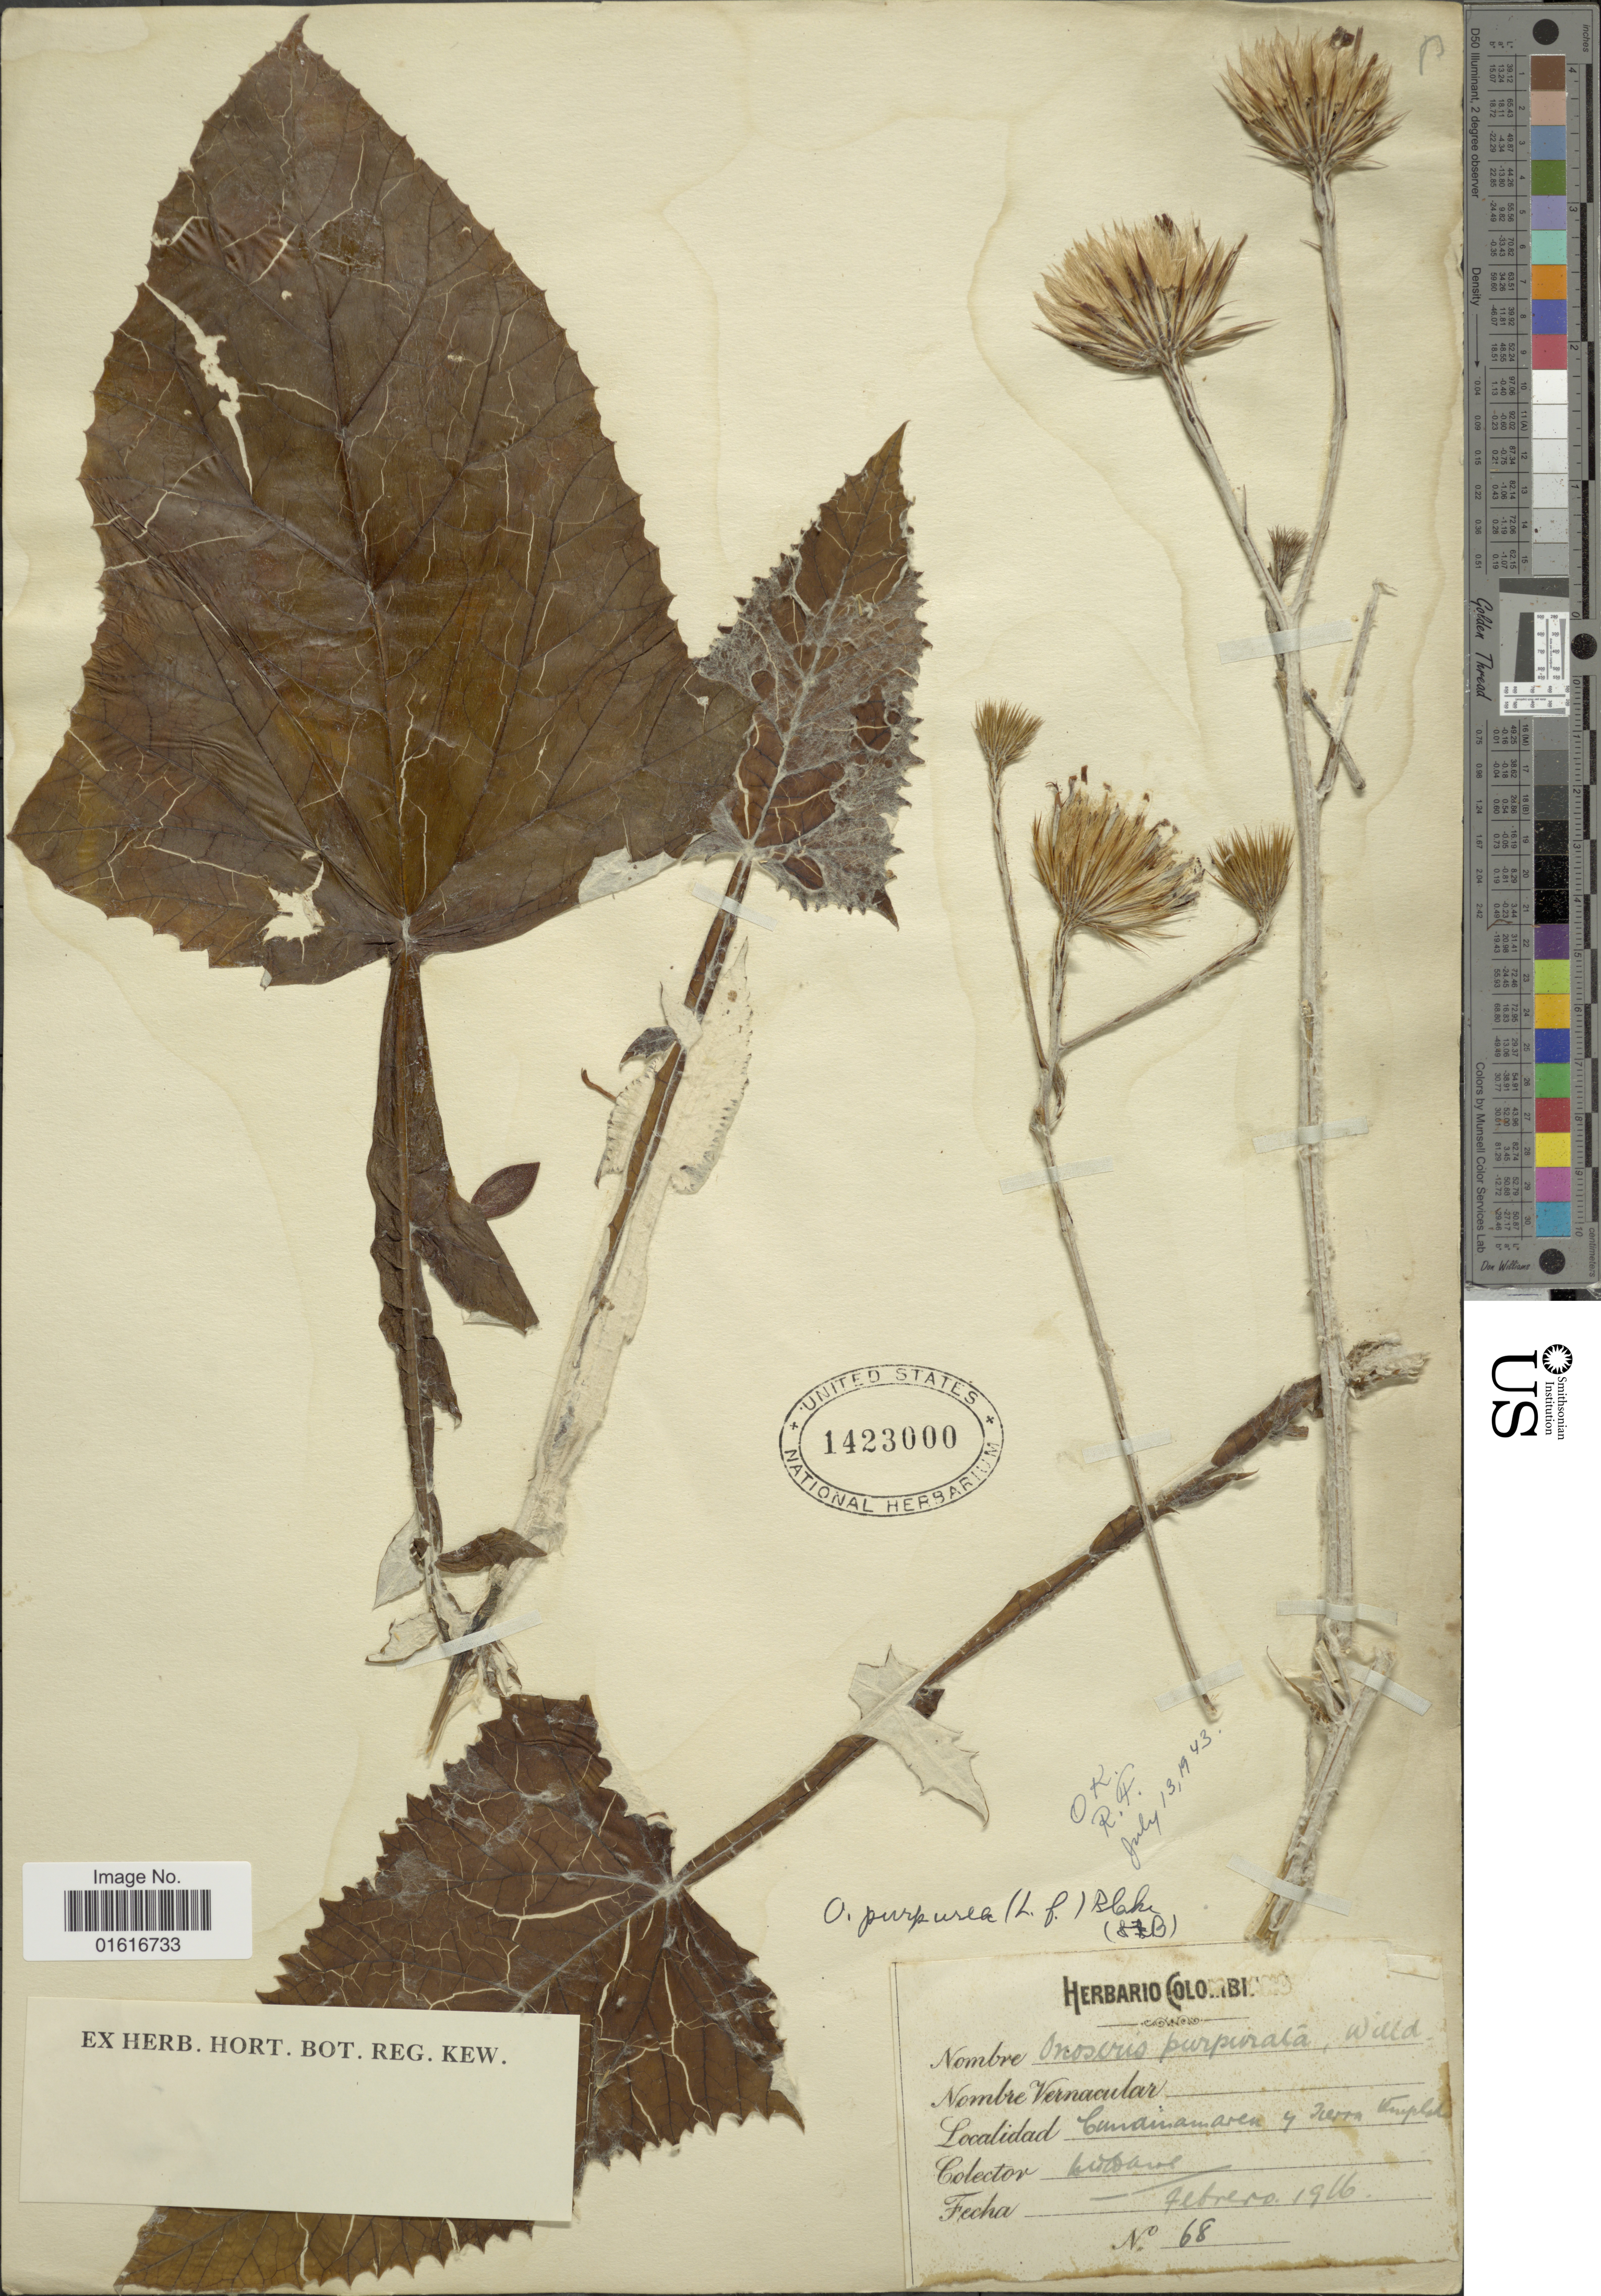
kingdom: Plantae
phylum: Tracheophyta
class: Magnoliopsida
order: Asterales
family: Asteraceae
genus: Onoseris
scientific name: Onoseris purpurea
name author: (L. f.) S.F. Blake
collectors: M. T. Dawe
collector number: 68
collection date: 1916-02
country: Colombia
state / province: Cundinamarca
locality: Cundinamarca y Sierra Vuilplado [interpreted]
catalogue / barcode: US 1423000